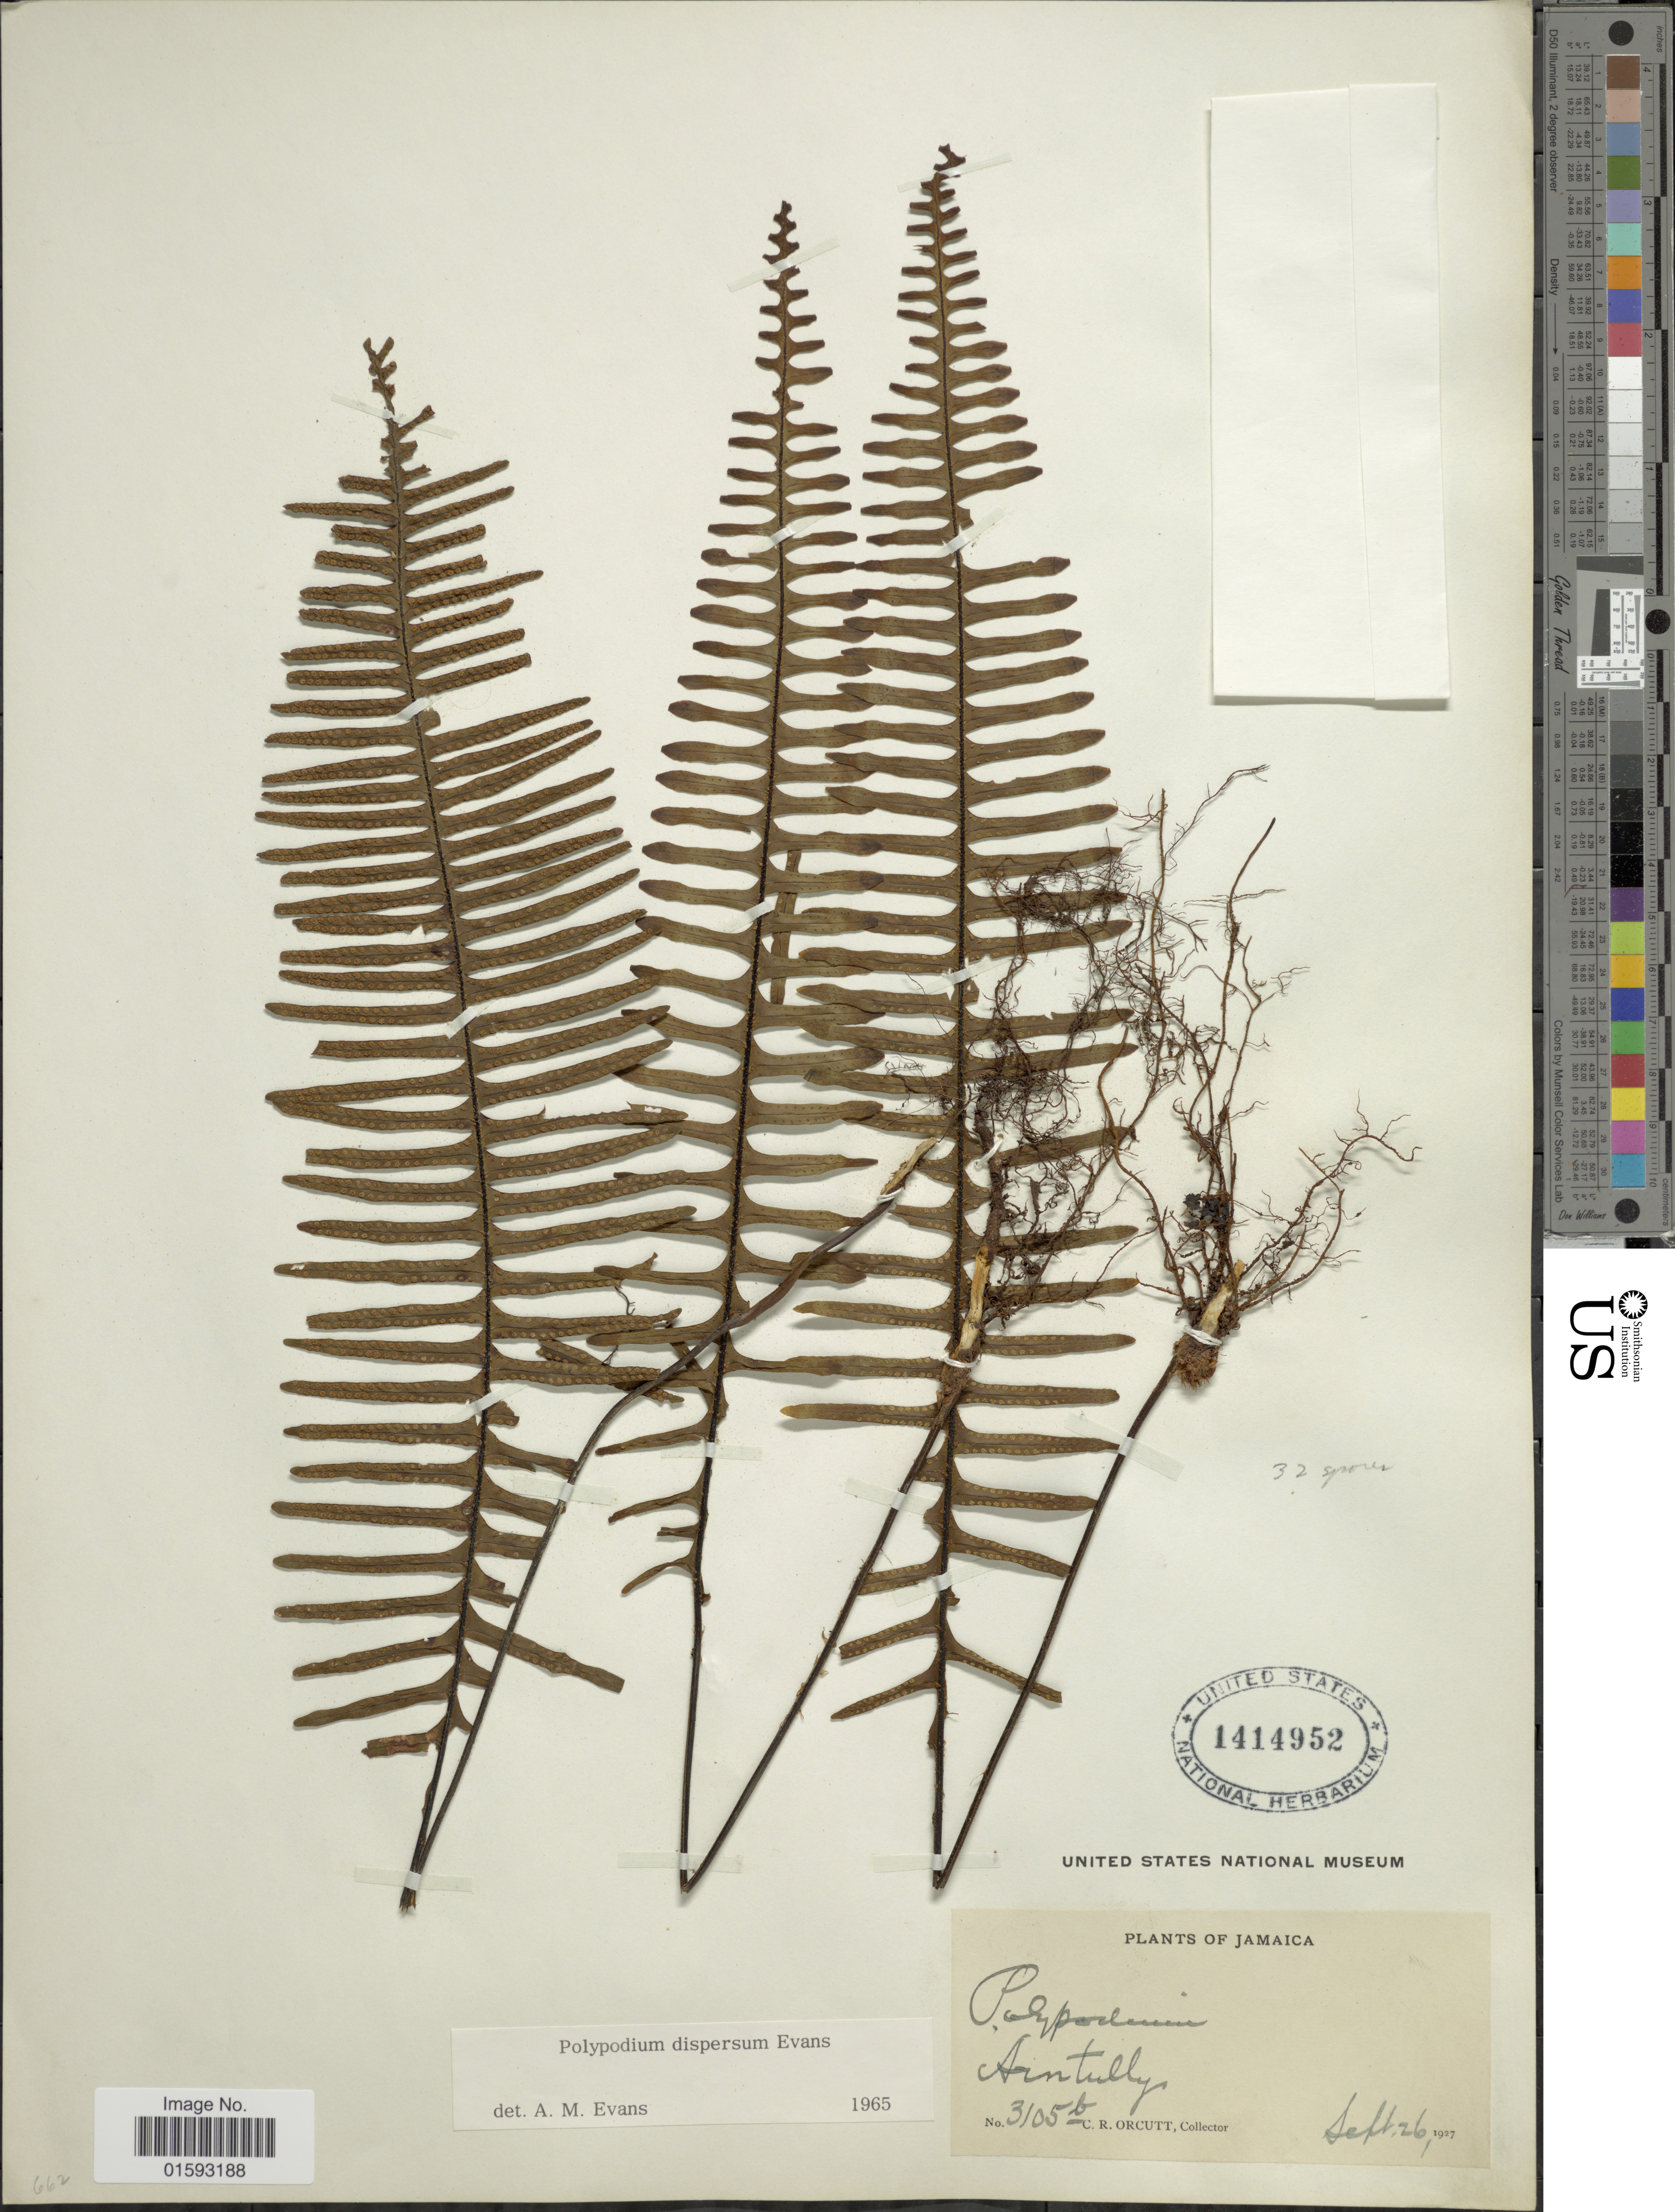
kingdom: Plantae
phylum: Tracheophyta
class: Polypodiopsida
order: Polypodiales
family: Polypodiaceae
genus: Pecluma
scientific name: Pecluma dispersa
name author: (A.M. Evans) M.G. Price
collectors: C. R. Orcutt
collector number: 3105b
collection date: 1927-09-26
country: Jamaica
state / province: Saint Thomas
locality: Arntully [Arntally]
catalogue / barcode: US 1414952